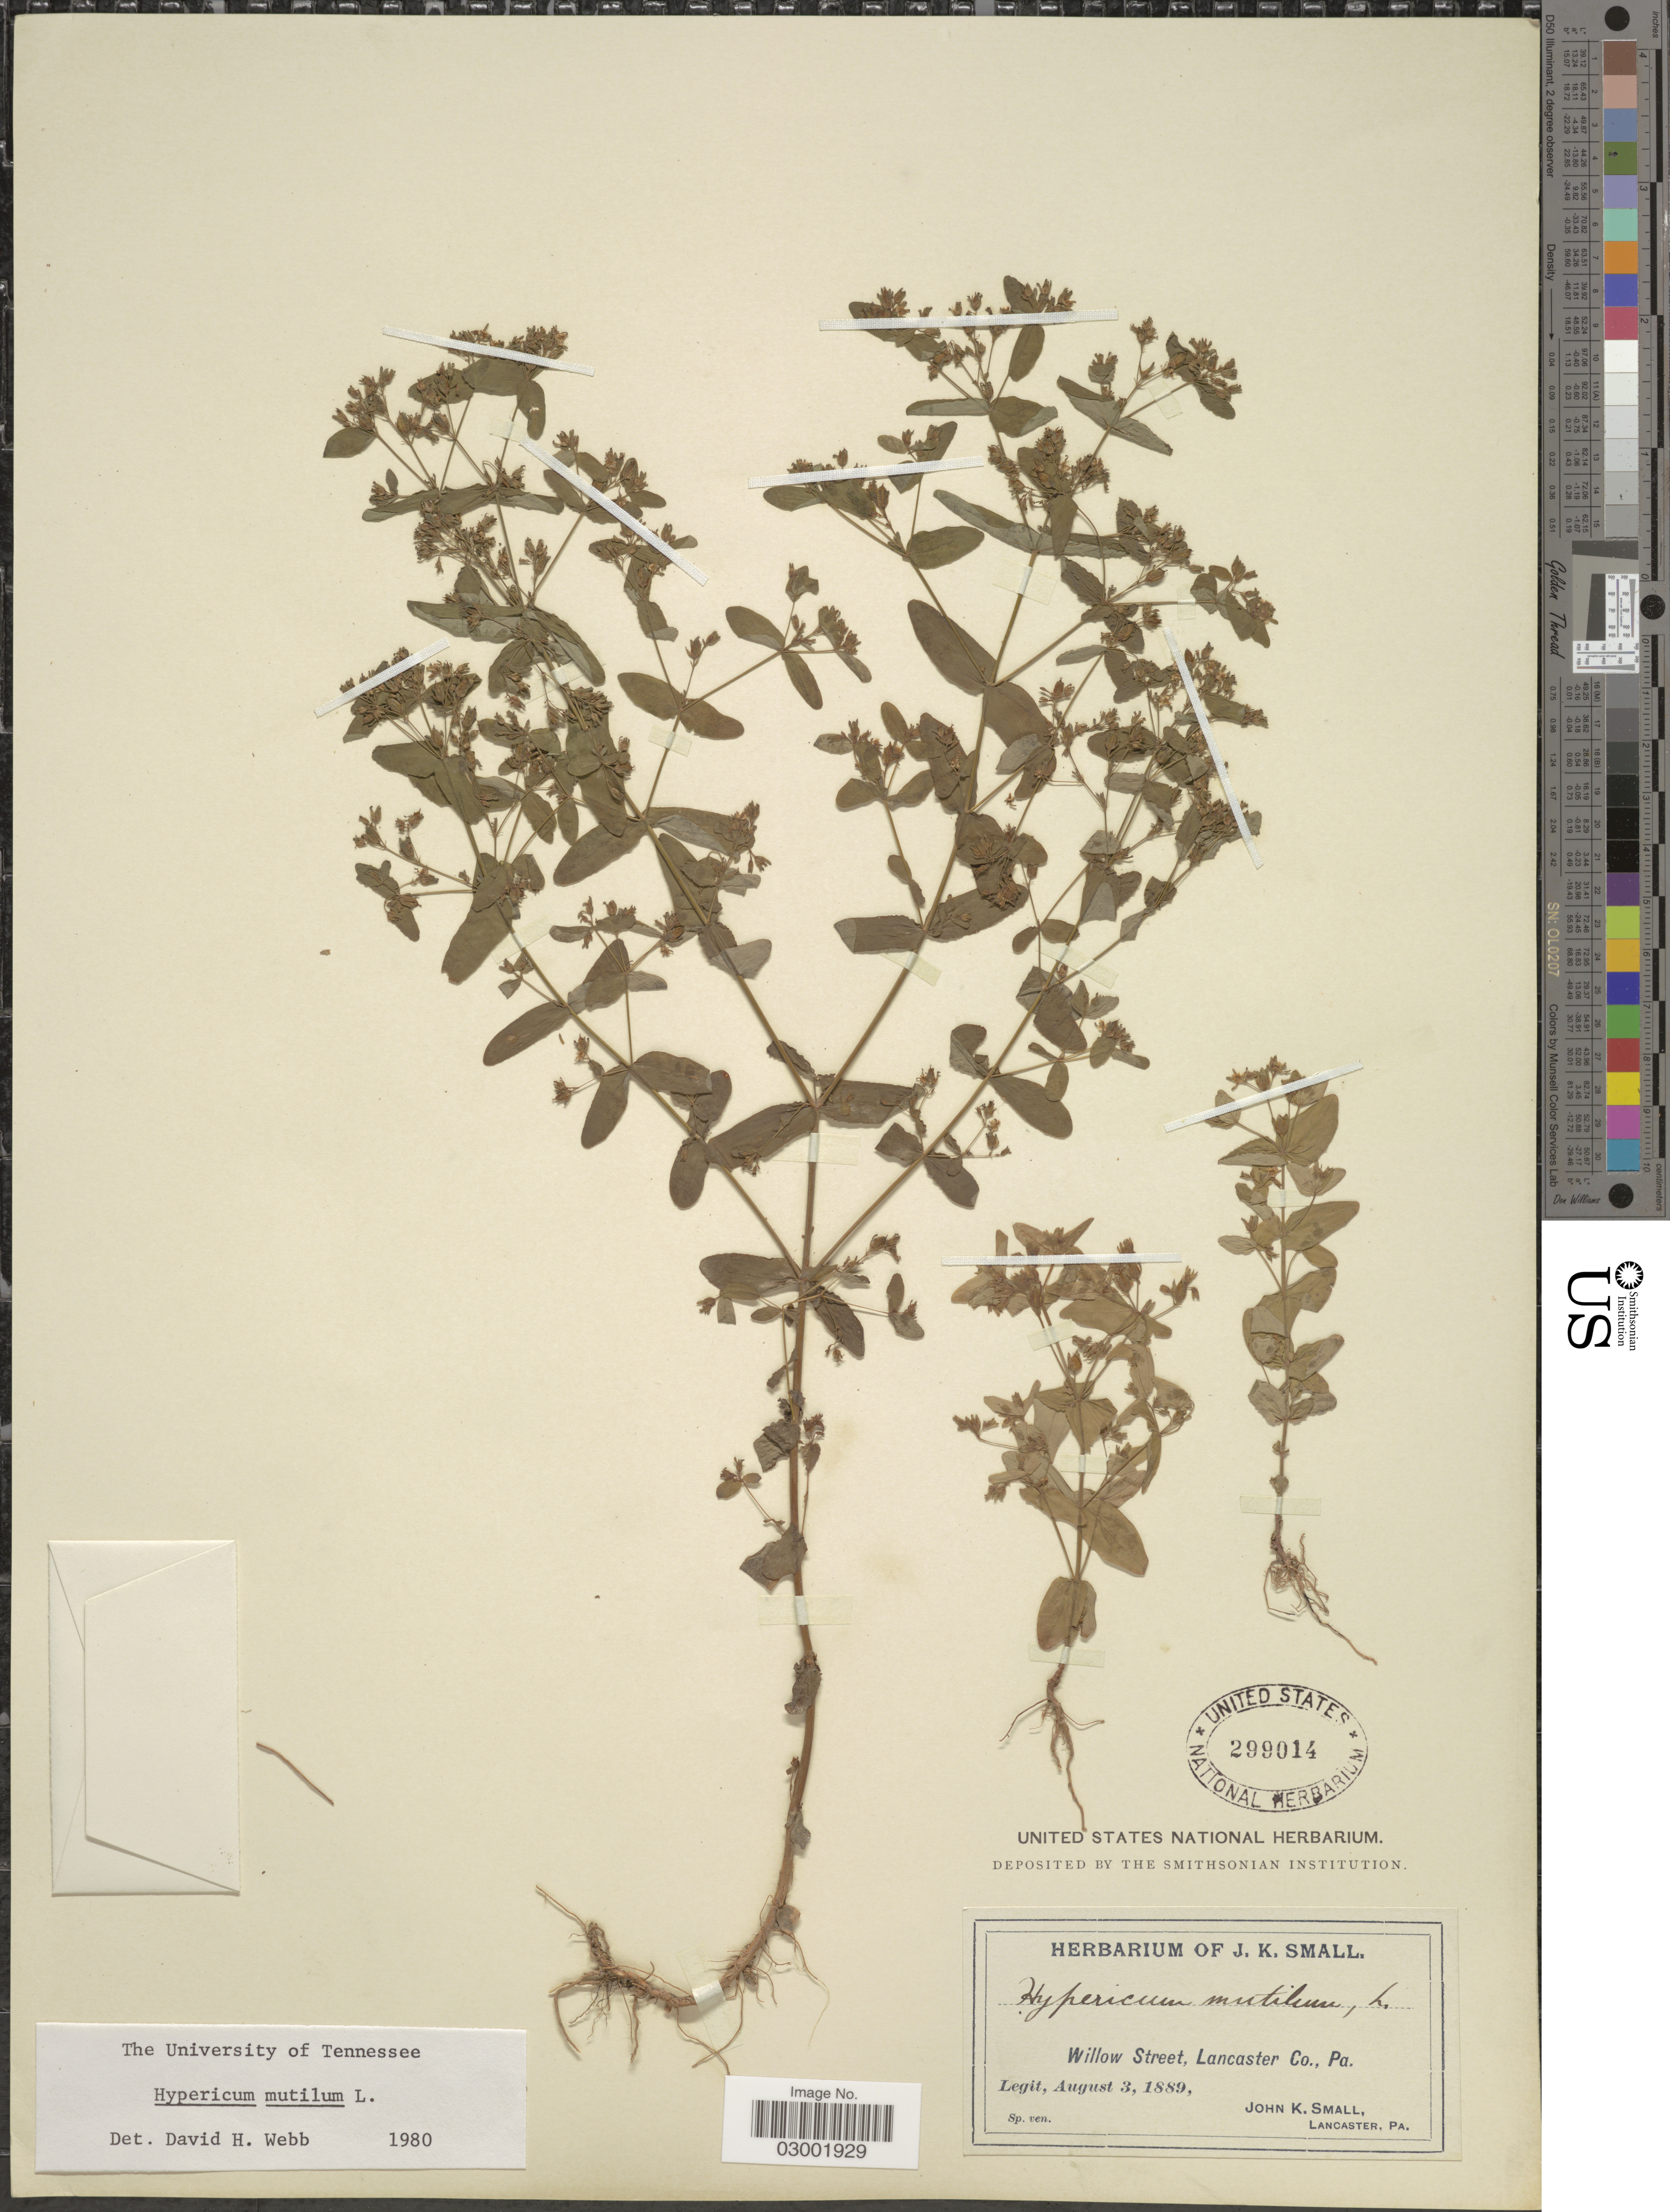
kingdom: Plantae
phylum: Tracheophyta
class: Magnoliopsida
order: Malpighiales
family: Hypericaceae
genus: Hypericum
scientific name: Hypericum mutilum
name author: L.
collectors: J. K. Small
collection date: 1889-08-03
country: United States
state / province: Pennsylvania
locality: Willow Street, Lancaster Co.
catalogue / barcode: US 299014